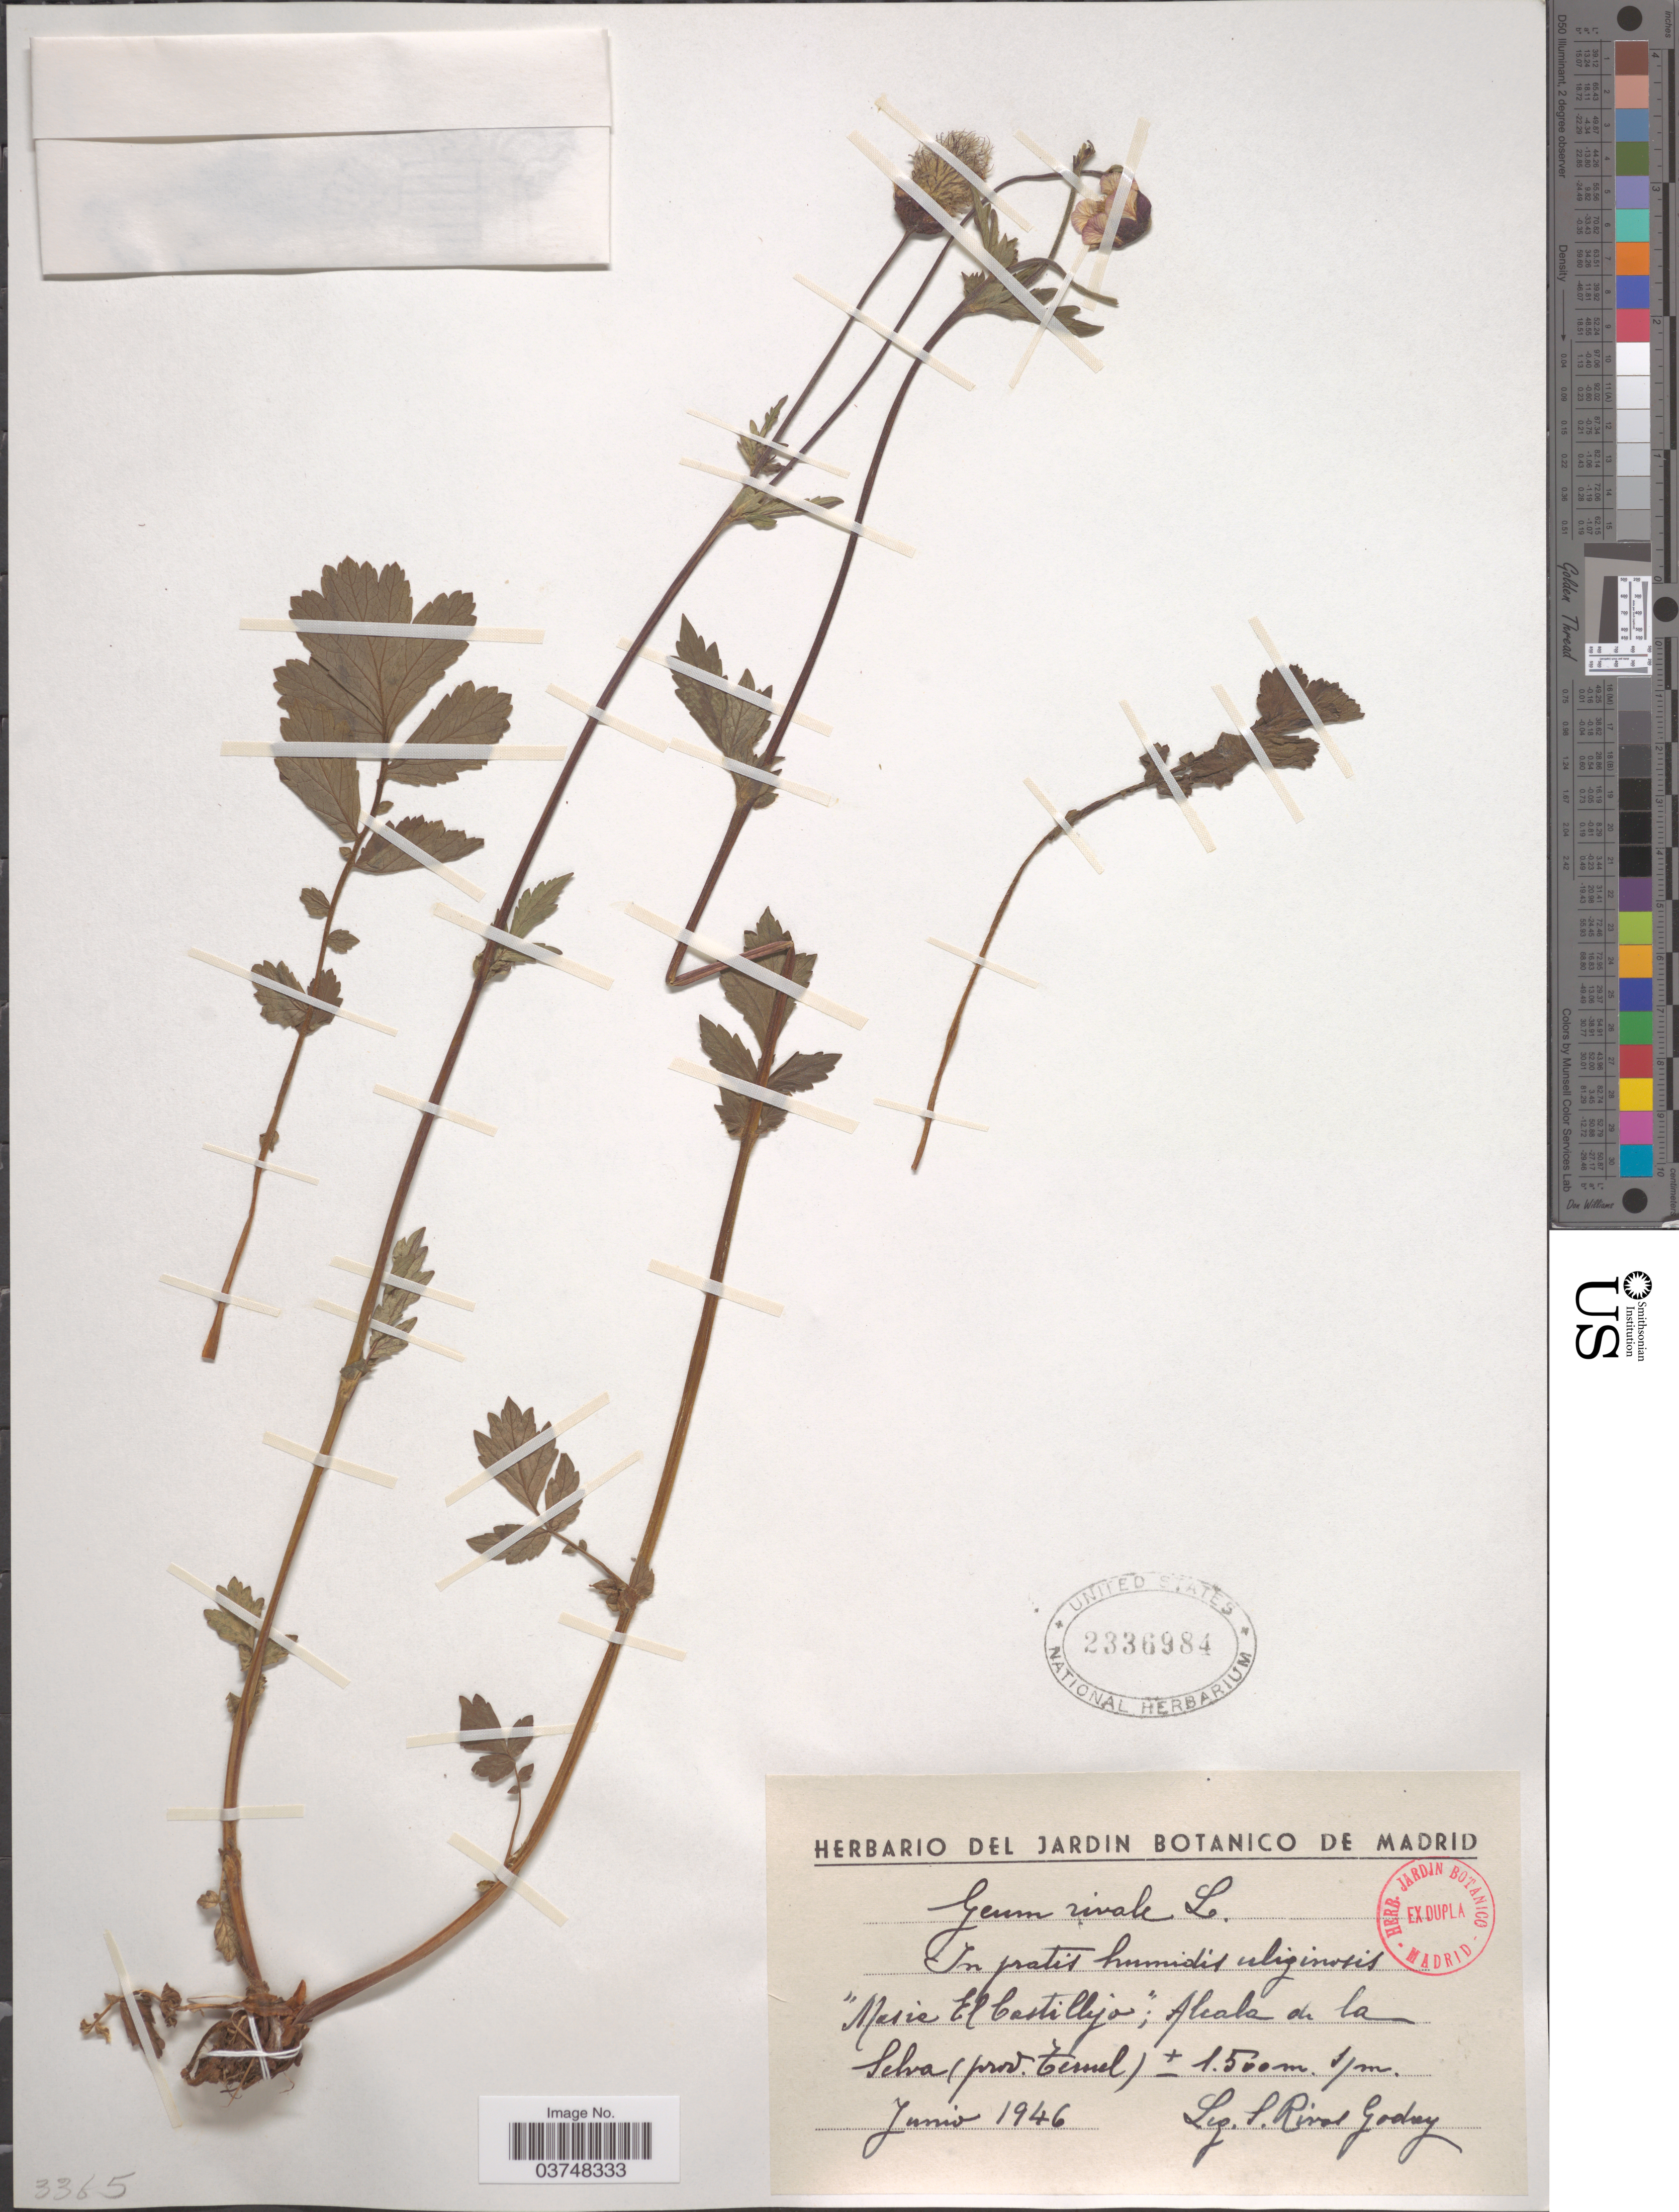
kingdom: Plantae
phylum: Tracheophyta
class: Magnoliopsida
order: Rosales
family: Rosaceae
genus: Geum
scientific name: Geum rivale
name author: L.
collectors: S. Goday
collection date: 1946-06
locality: Masie El Castillejo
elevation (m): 1500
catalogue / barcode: US 2336984